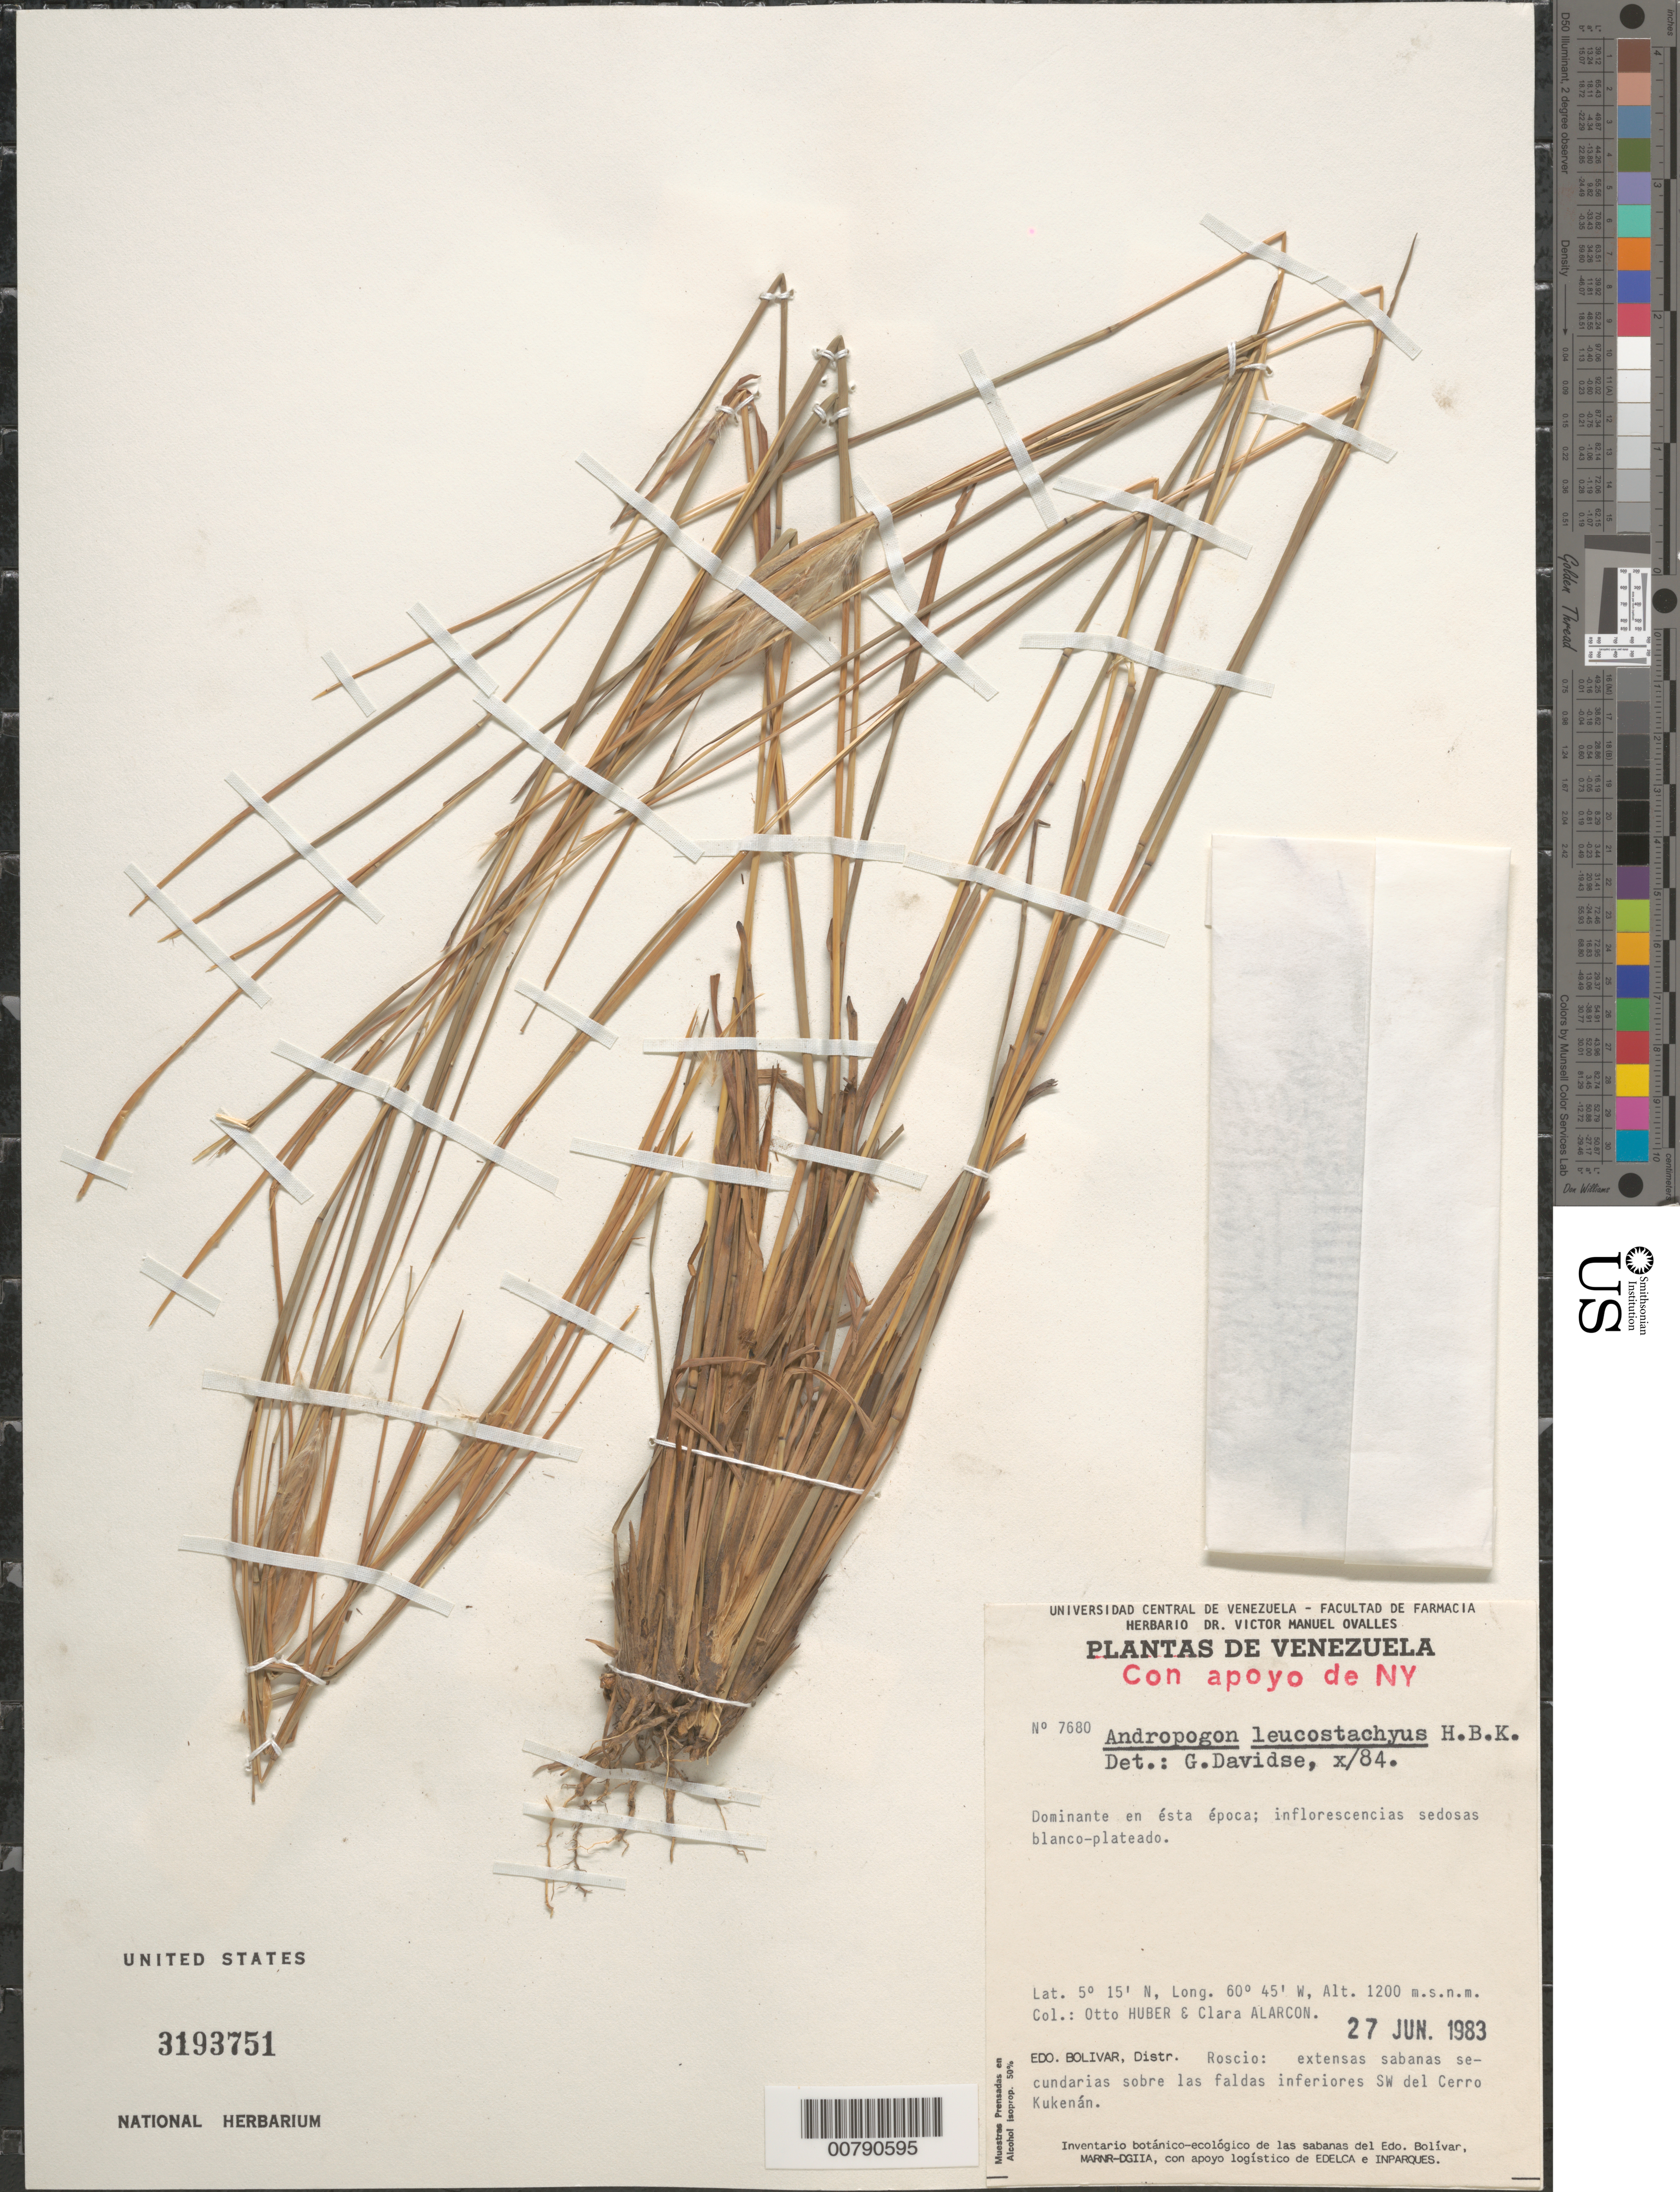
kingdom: Plantae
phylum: Tracheophyta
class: Liliopsida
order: Poales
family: Poaceae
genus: Andropogon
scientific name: Andropogon leucostachyus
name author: Kunth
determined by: Davidse, Gerrit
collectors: O. Huber & C. Alarcon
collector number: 7680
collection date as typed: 27-Jun-83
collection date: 1983-06-27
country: Venezuela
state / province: Bolívar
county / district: Roscio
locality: Cerro Kukenan, SW del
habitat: Extensas sabanas secundarias sobre las faldas inferiores SW del cerro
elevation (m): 1200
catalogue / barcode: US 3193751